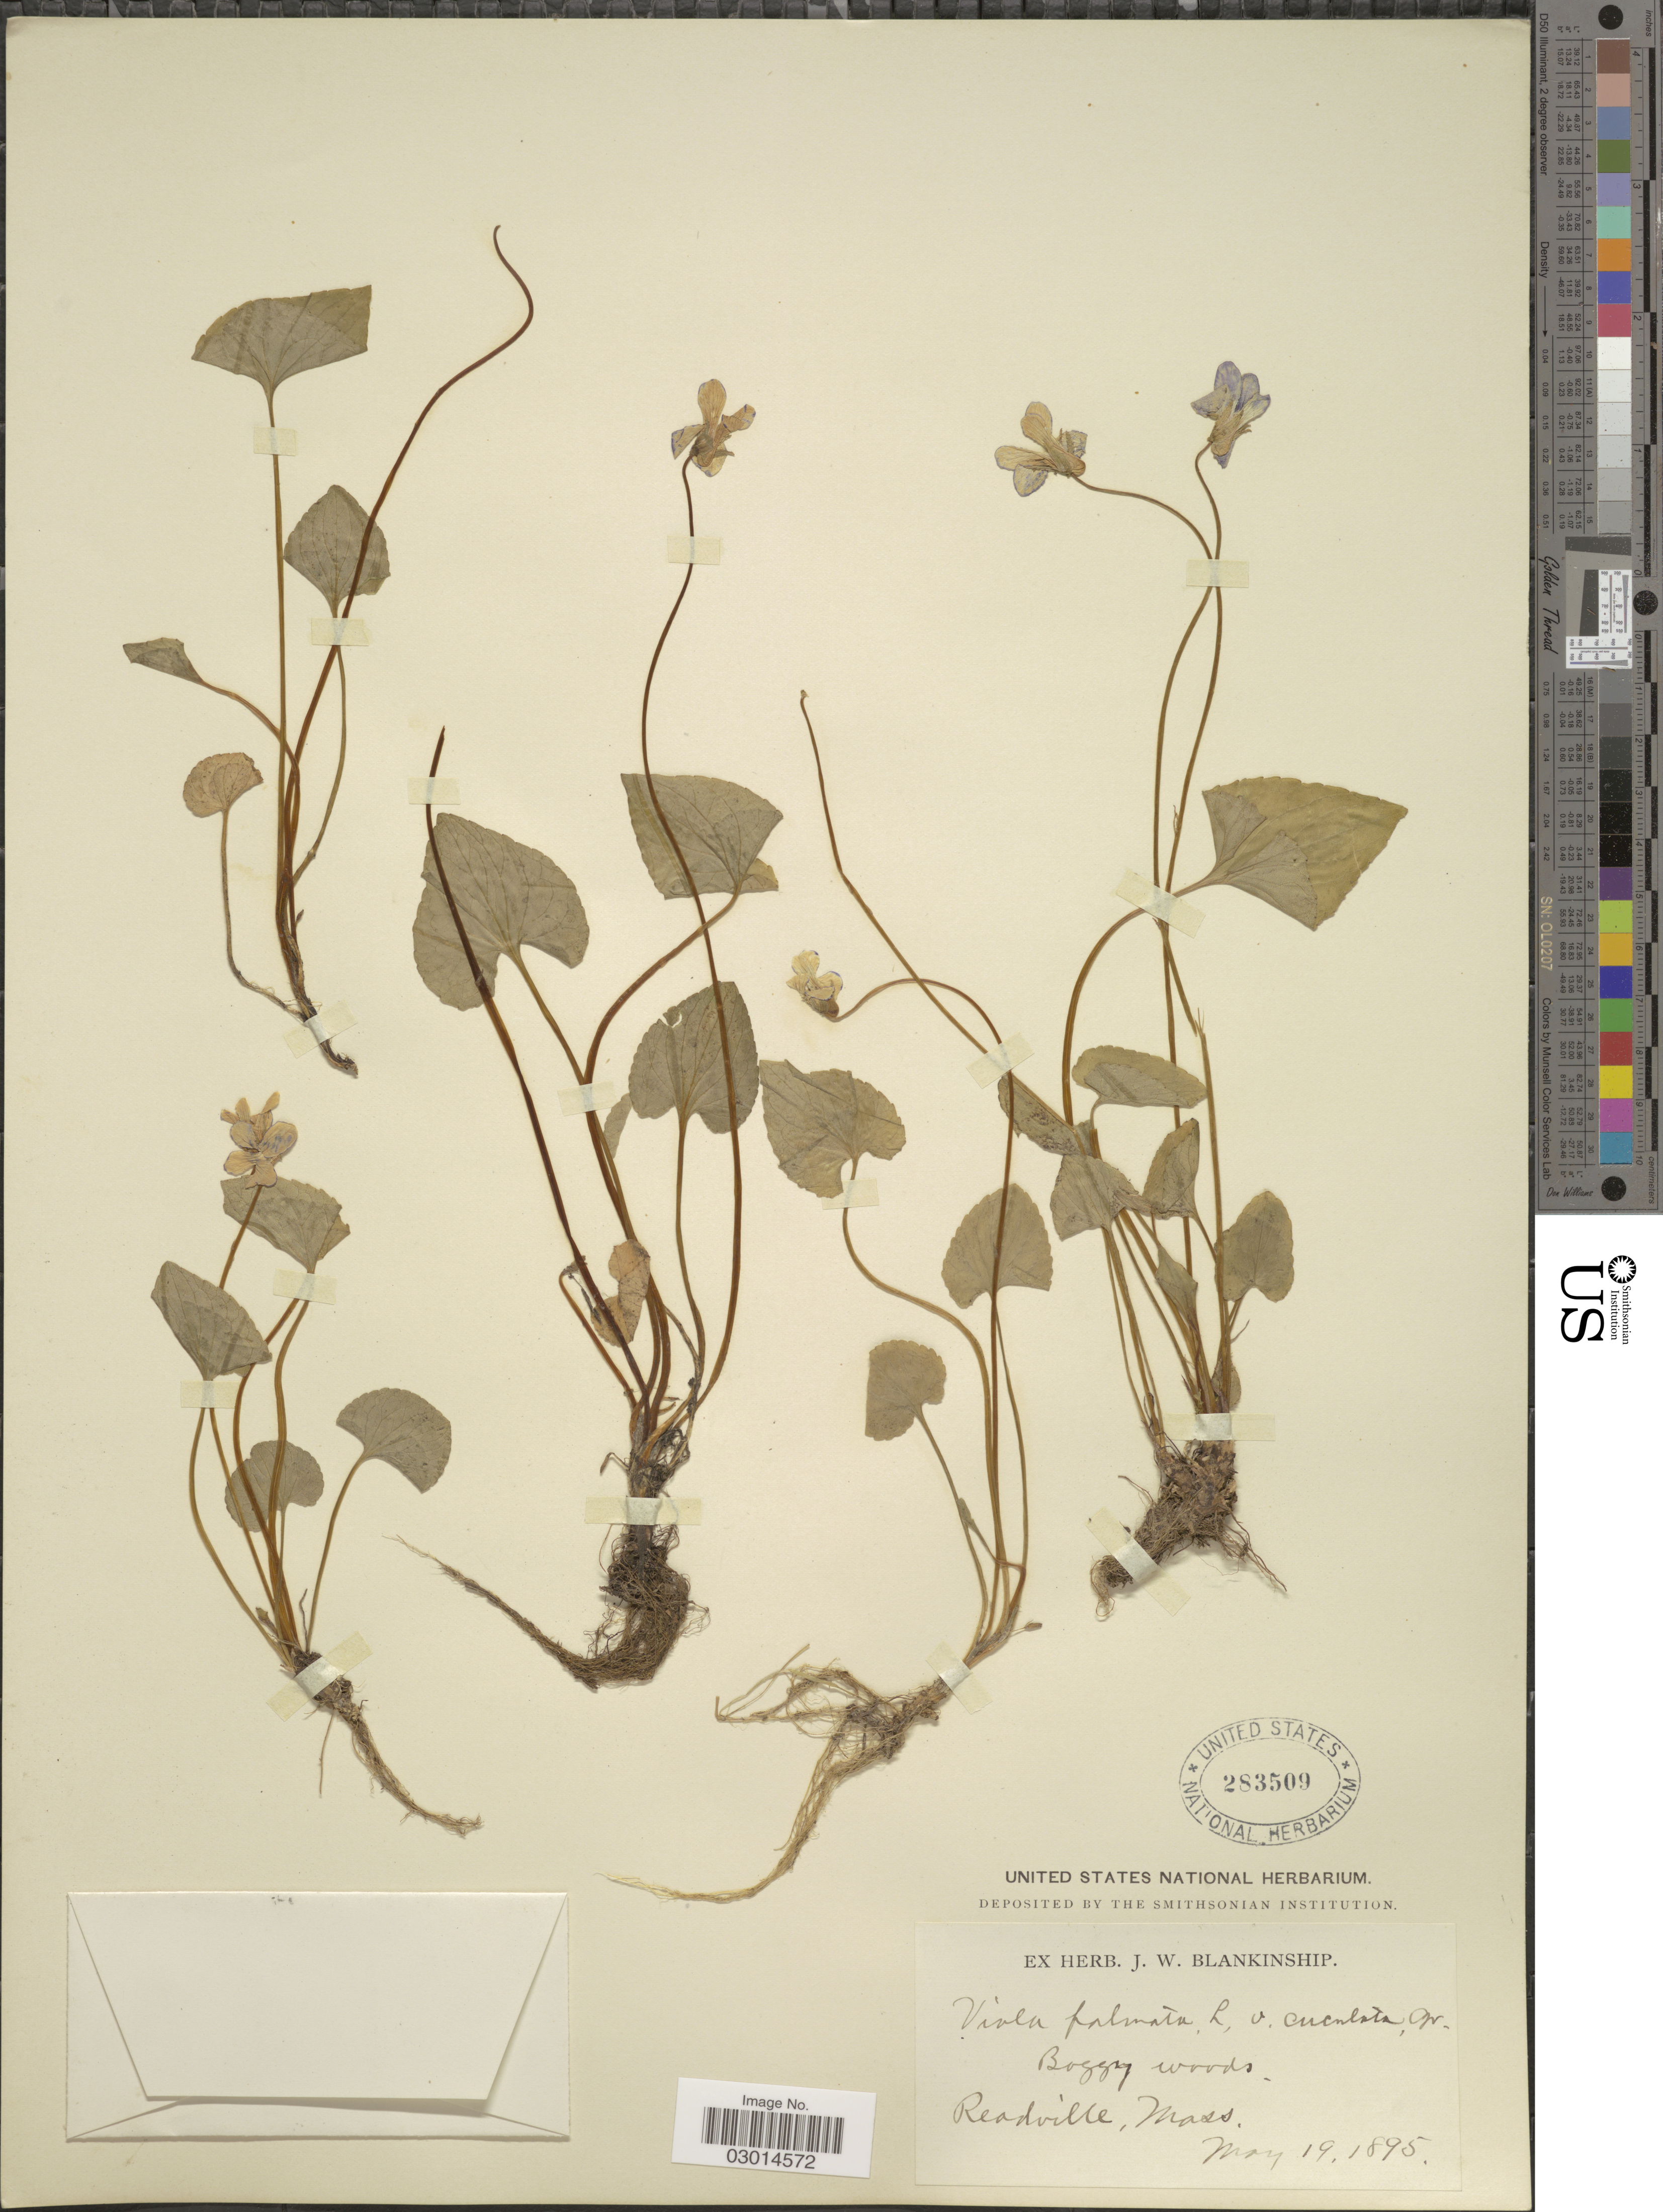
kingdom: Plantae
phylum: Tracheophyta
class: Magnoliopsida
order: Malpighiales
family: Violaceae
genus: Viola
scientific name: Viola cucullata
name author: Aiton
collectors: ex herb. J. W. Blankinship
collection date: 1895-05-19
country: United States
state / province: Massachusetts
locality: Readville.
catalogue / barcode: US 283509